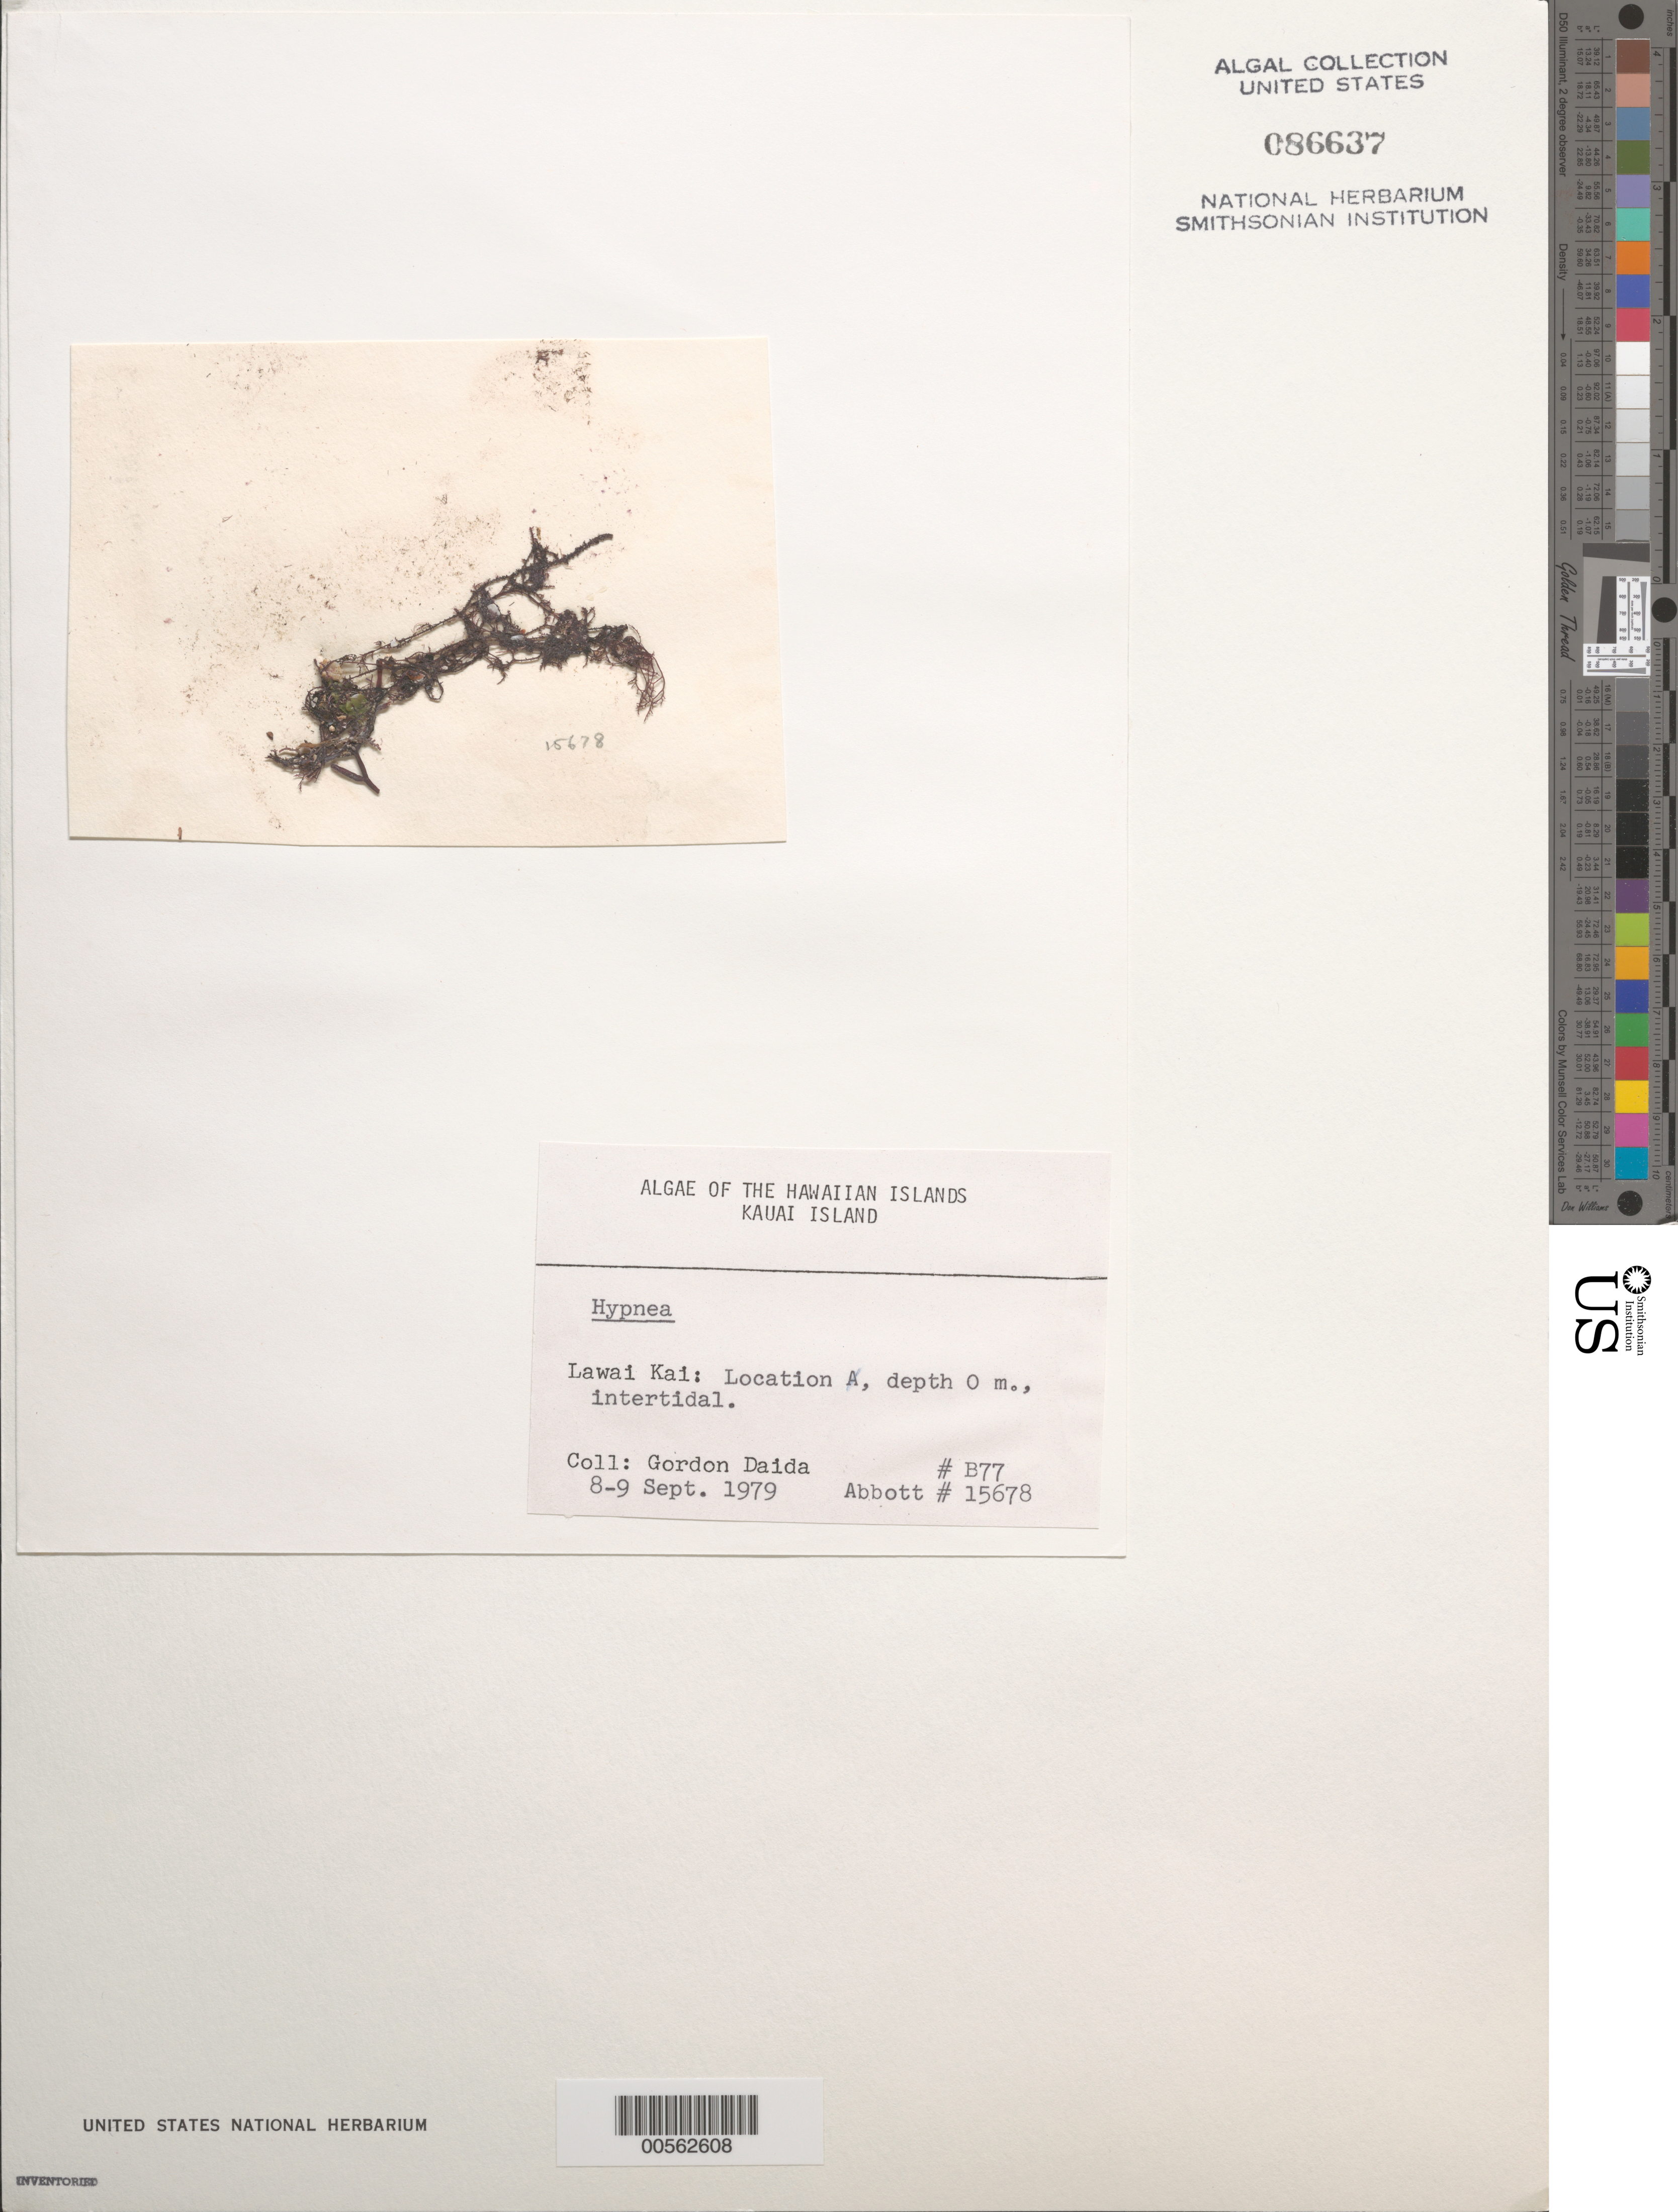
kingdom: Plantae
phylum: Rhodophyta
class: Florideophyceae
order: Gigartinales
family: Cystocloniaceae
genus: Hypnea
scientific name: Hypnea sp.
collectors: G. Daida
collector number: B77 & IAA 15678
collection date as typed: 08 Sep 1979 to 09 Sep 1979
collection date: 1979-09-08/1979-09-09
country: United States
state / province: Hawaii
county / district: Kaui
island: Kaua'i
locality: Lawai Kai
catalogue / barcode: US 86637